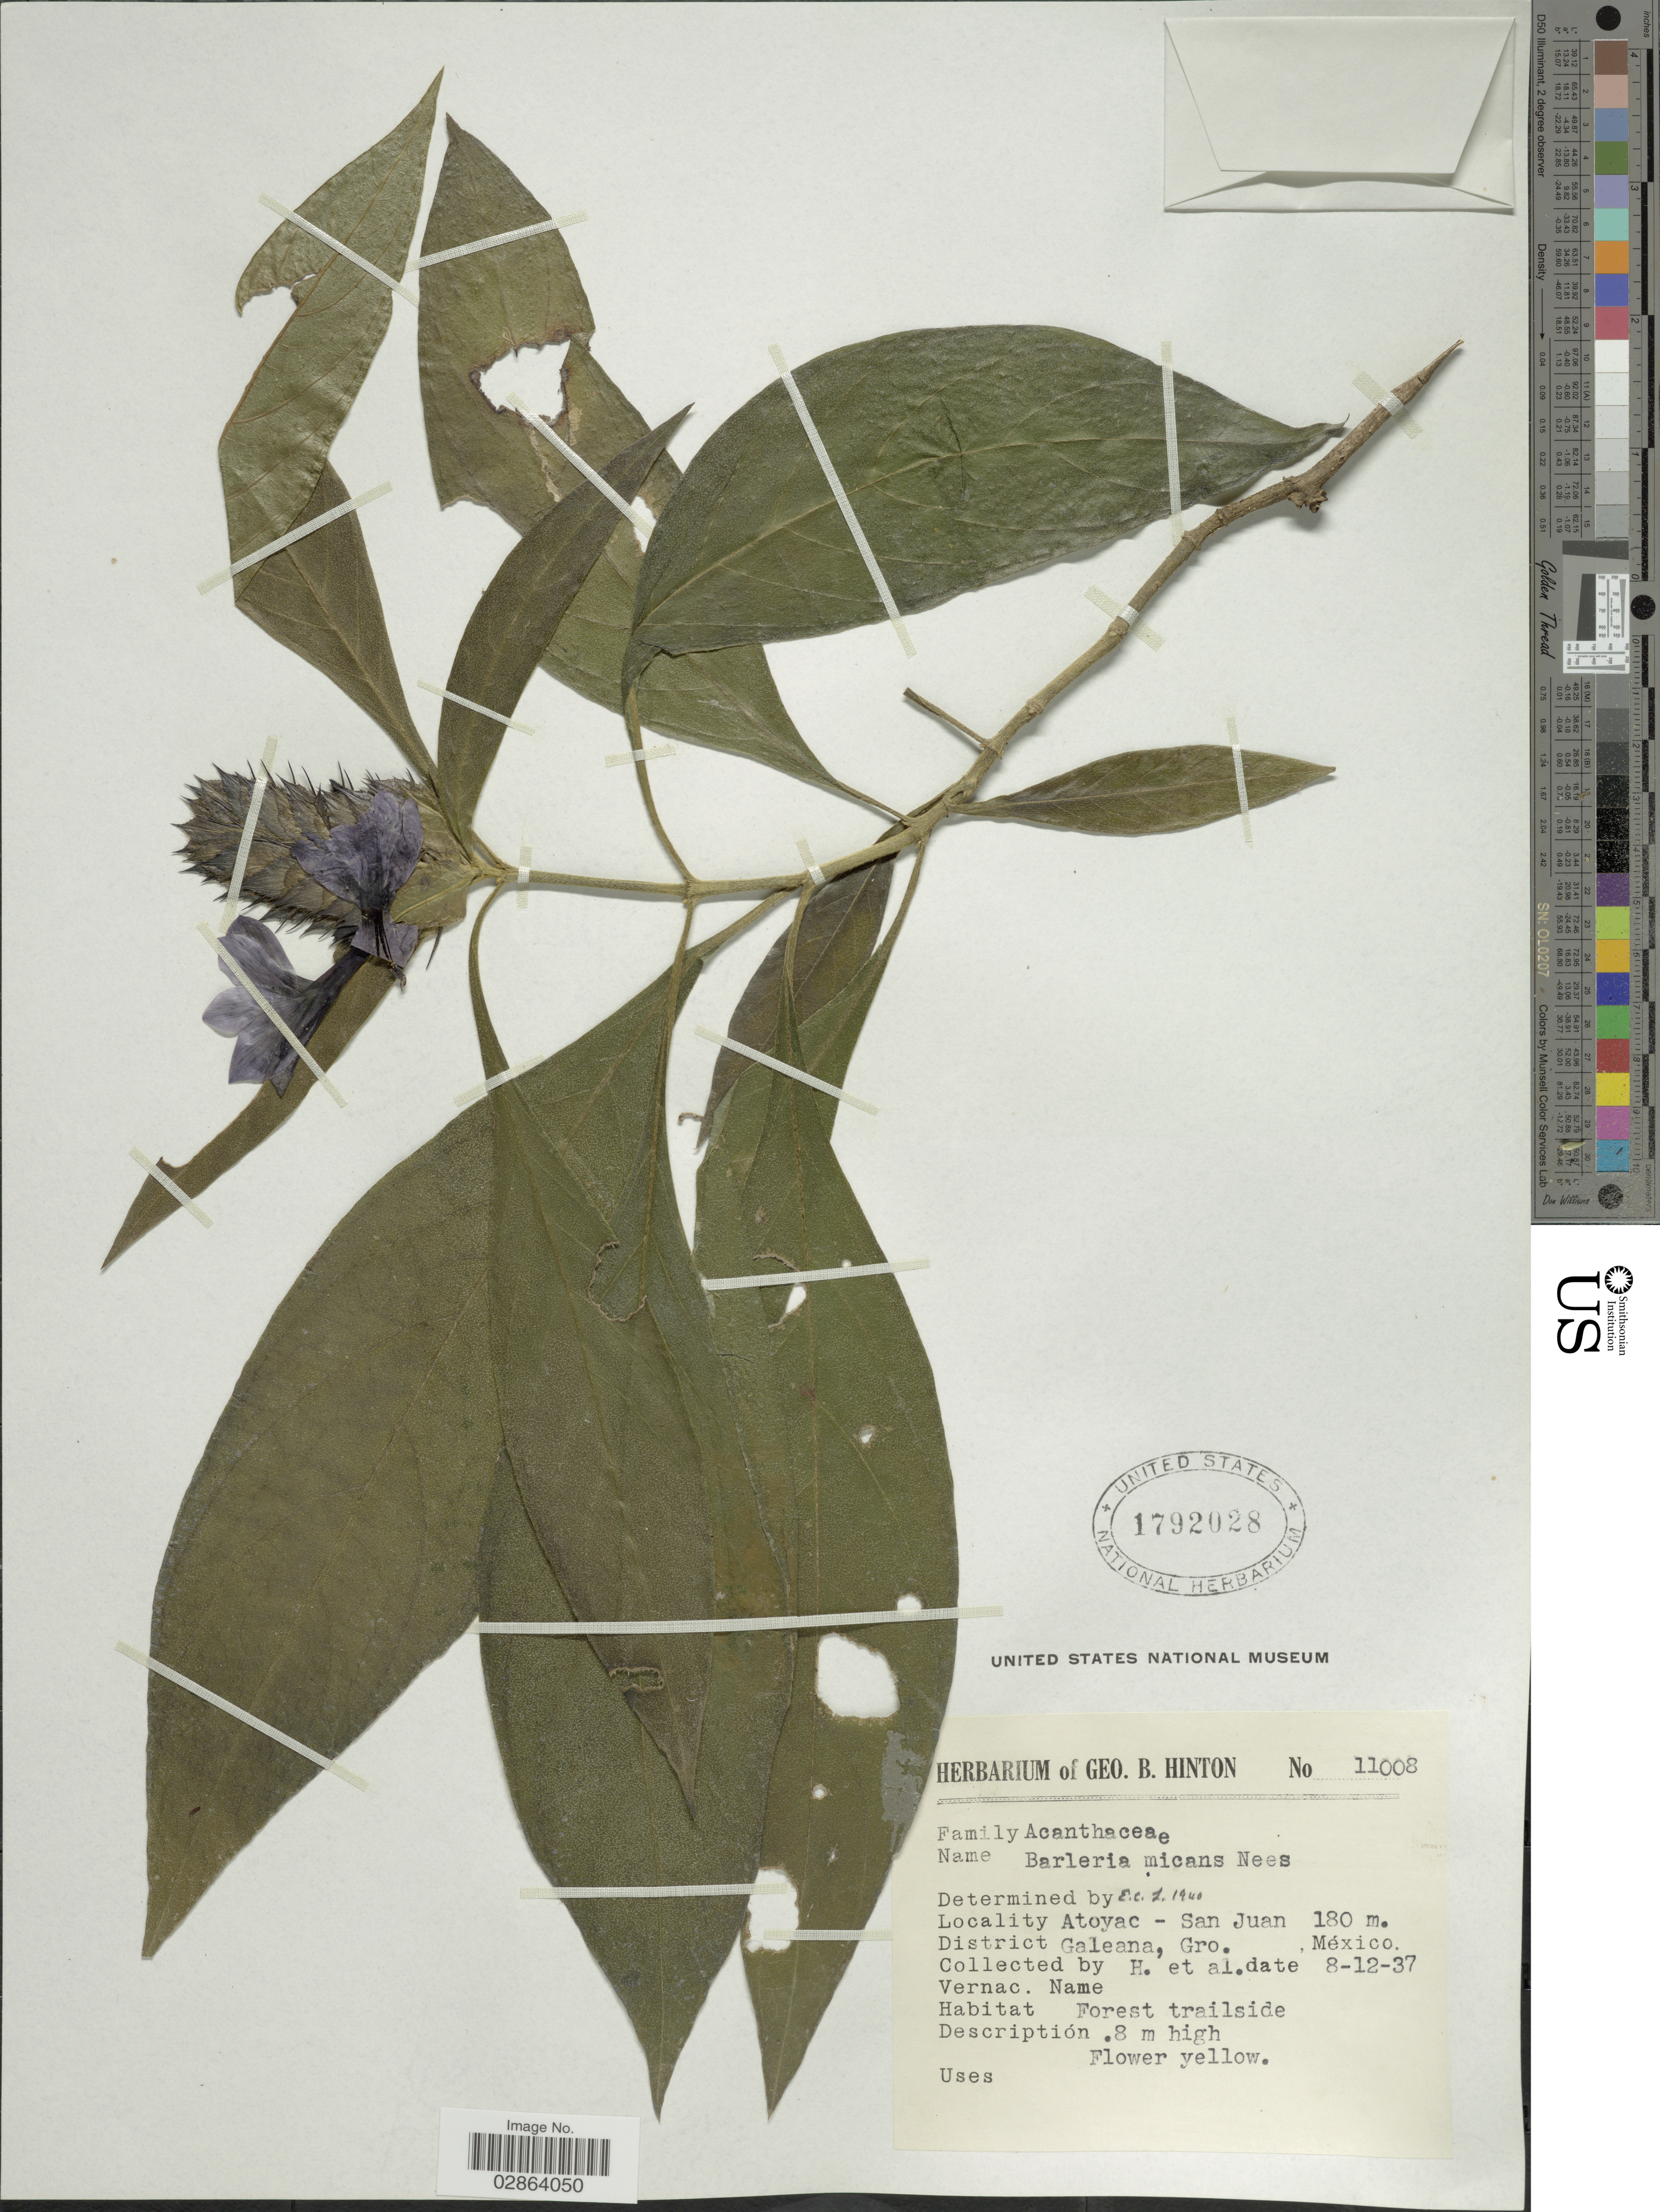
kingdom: Plantae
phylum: Tracheophyta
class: Magnoliopsida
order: Lamiales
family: Acanthaceae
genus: Barleria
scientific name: Barleria oenotheroides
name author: Dum. Cours.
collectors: G. B. Hinton & et al.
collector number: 11008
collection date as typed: Transcribed d/m/y: 8/12/37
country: Mexico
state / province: Guerrero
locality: Atoyac - San Juan, District Galeana, Gro., México.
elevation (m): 180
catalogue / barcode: US 1792028